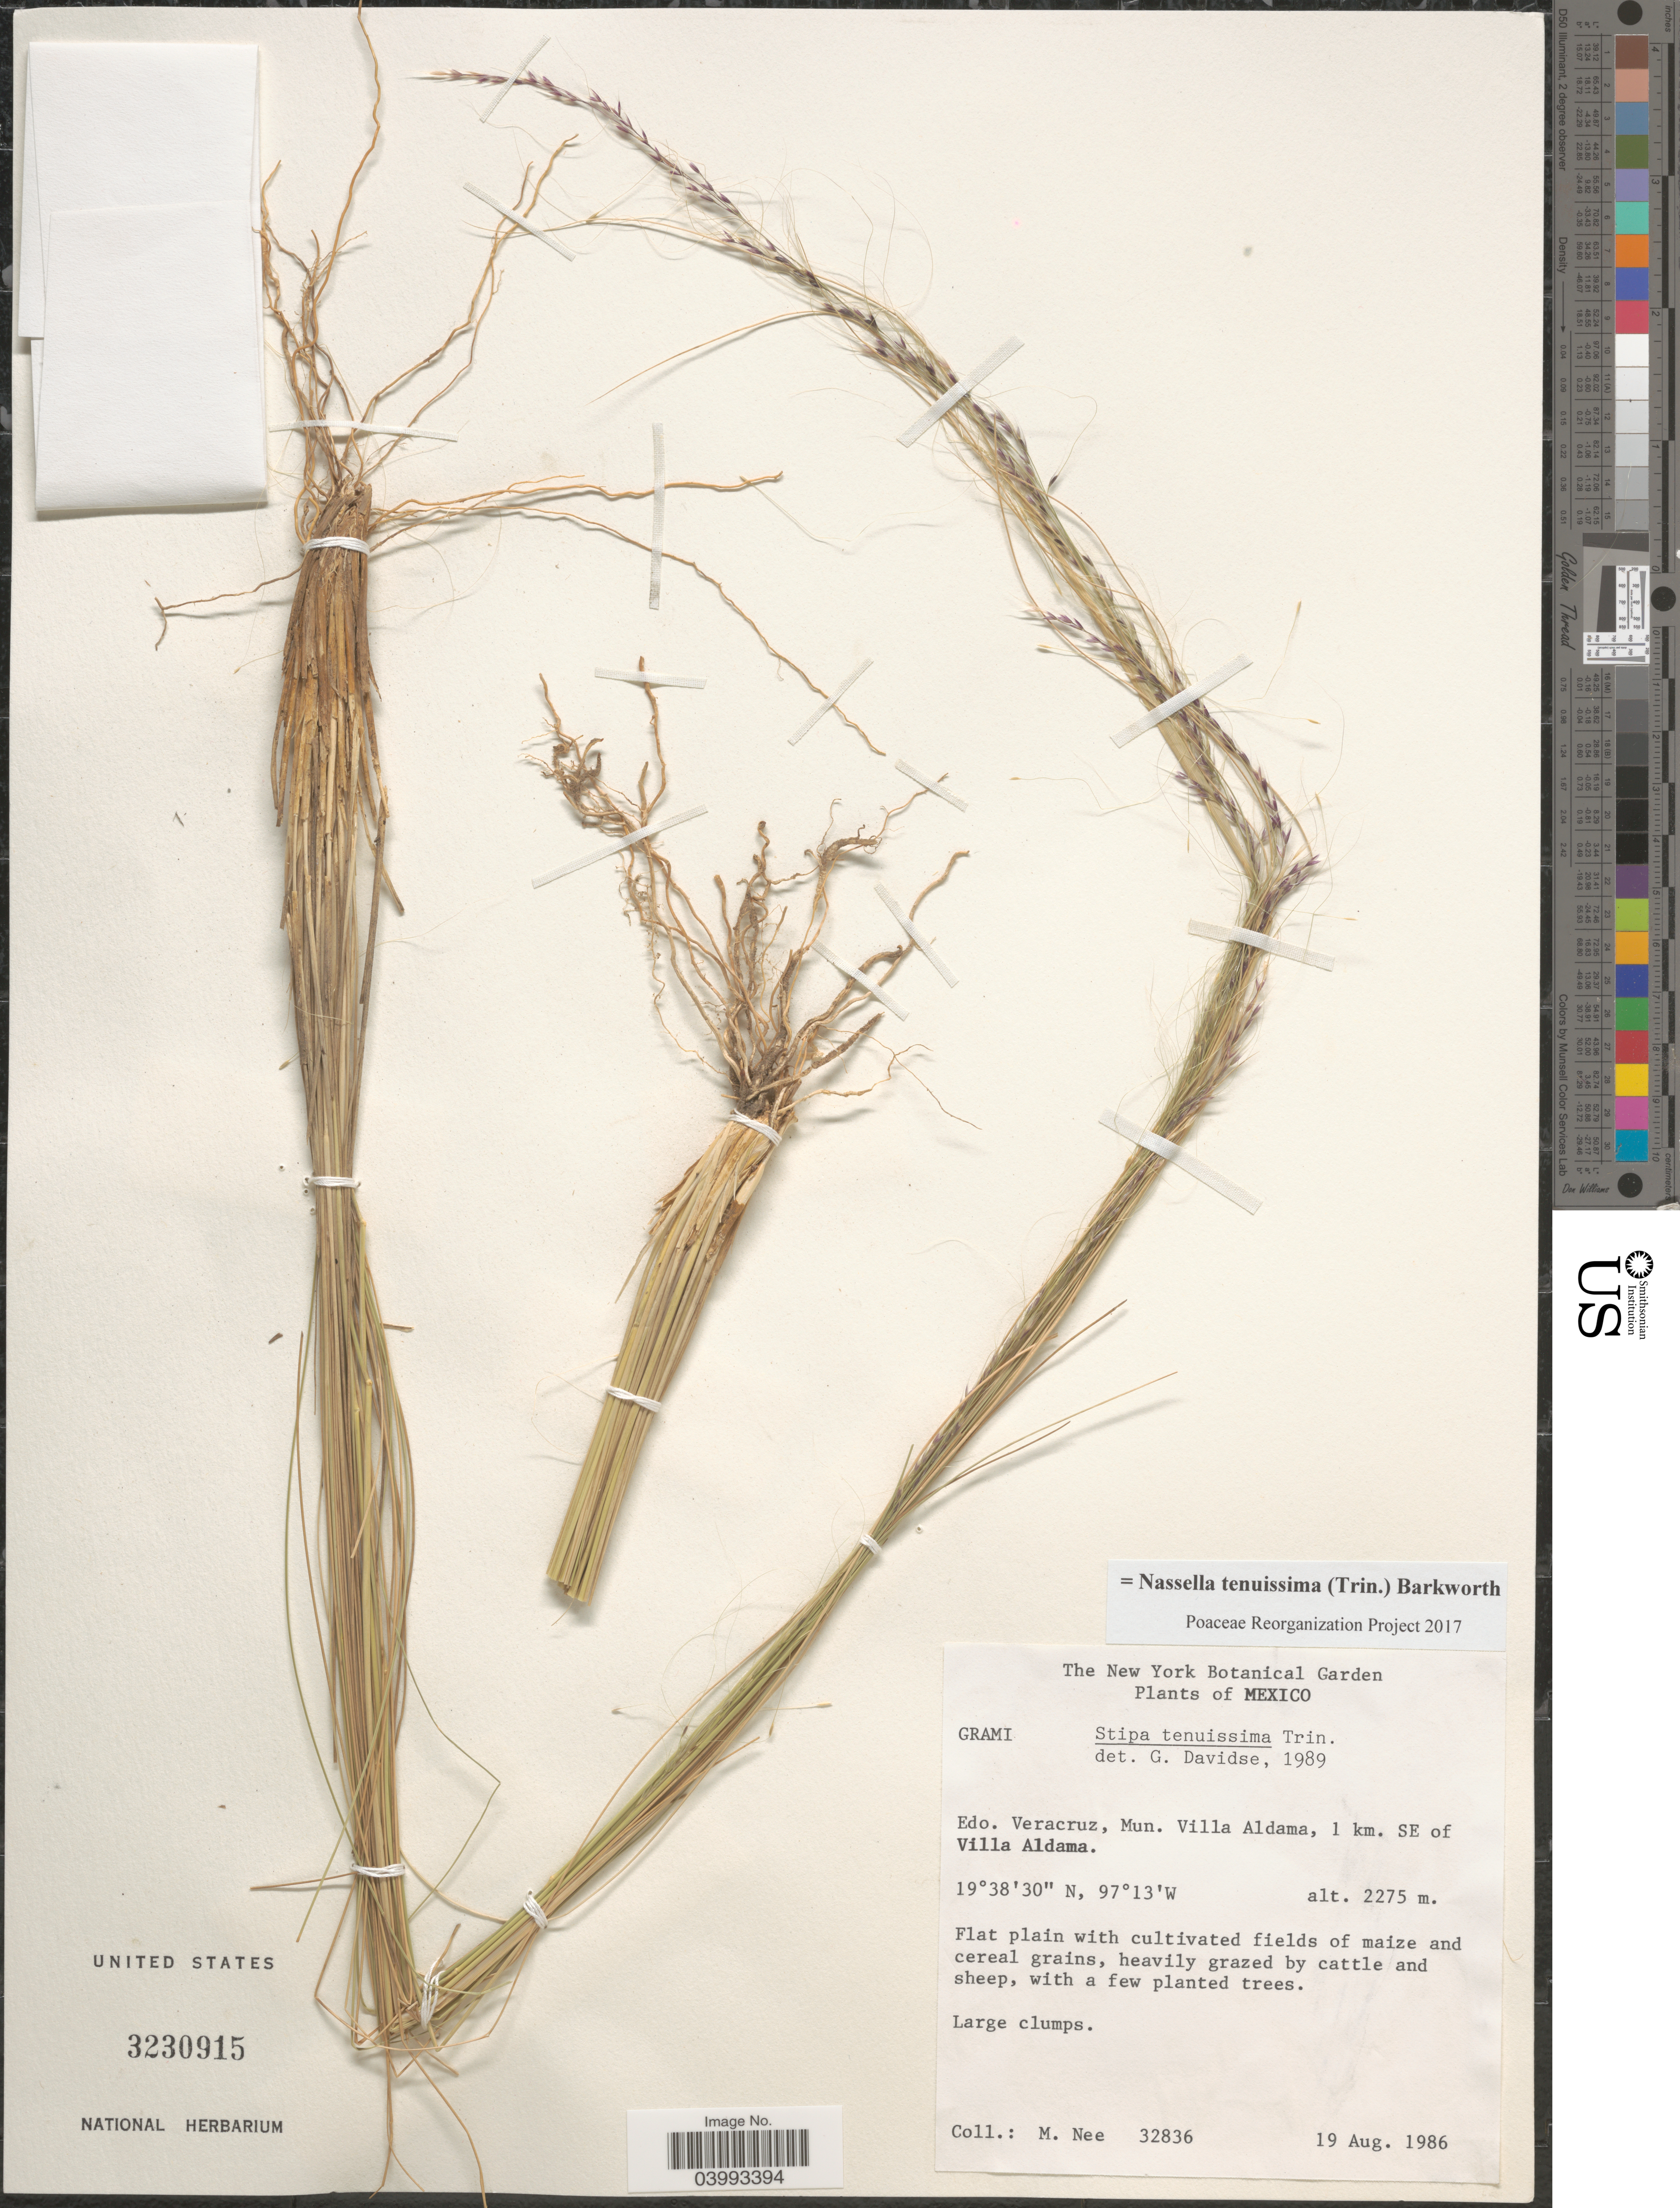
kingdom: Plantae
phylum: Tracheophyta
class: Liliopsida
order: Poales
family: Poaceae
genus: Nassella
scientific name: Nassella tenuissima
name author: (Trin.) Barkworth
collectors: M. Nee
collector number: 32836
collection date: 1986-08-19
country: Mexico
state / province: Veracruz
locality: Edo. Veracruz, Mun. Villa Aldama, 1 km. SE of Villa Aldama.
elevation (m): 2275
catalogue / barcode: US 3230915